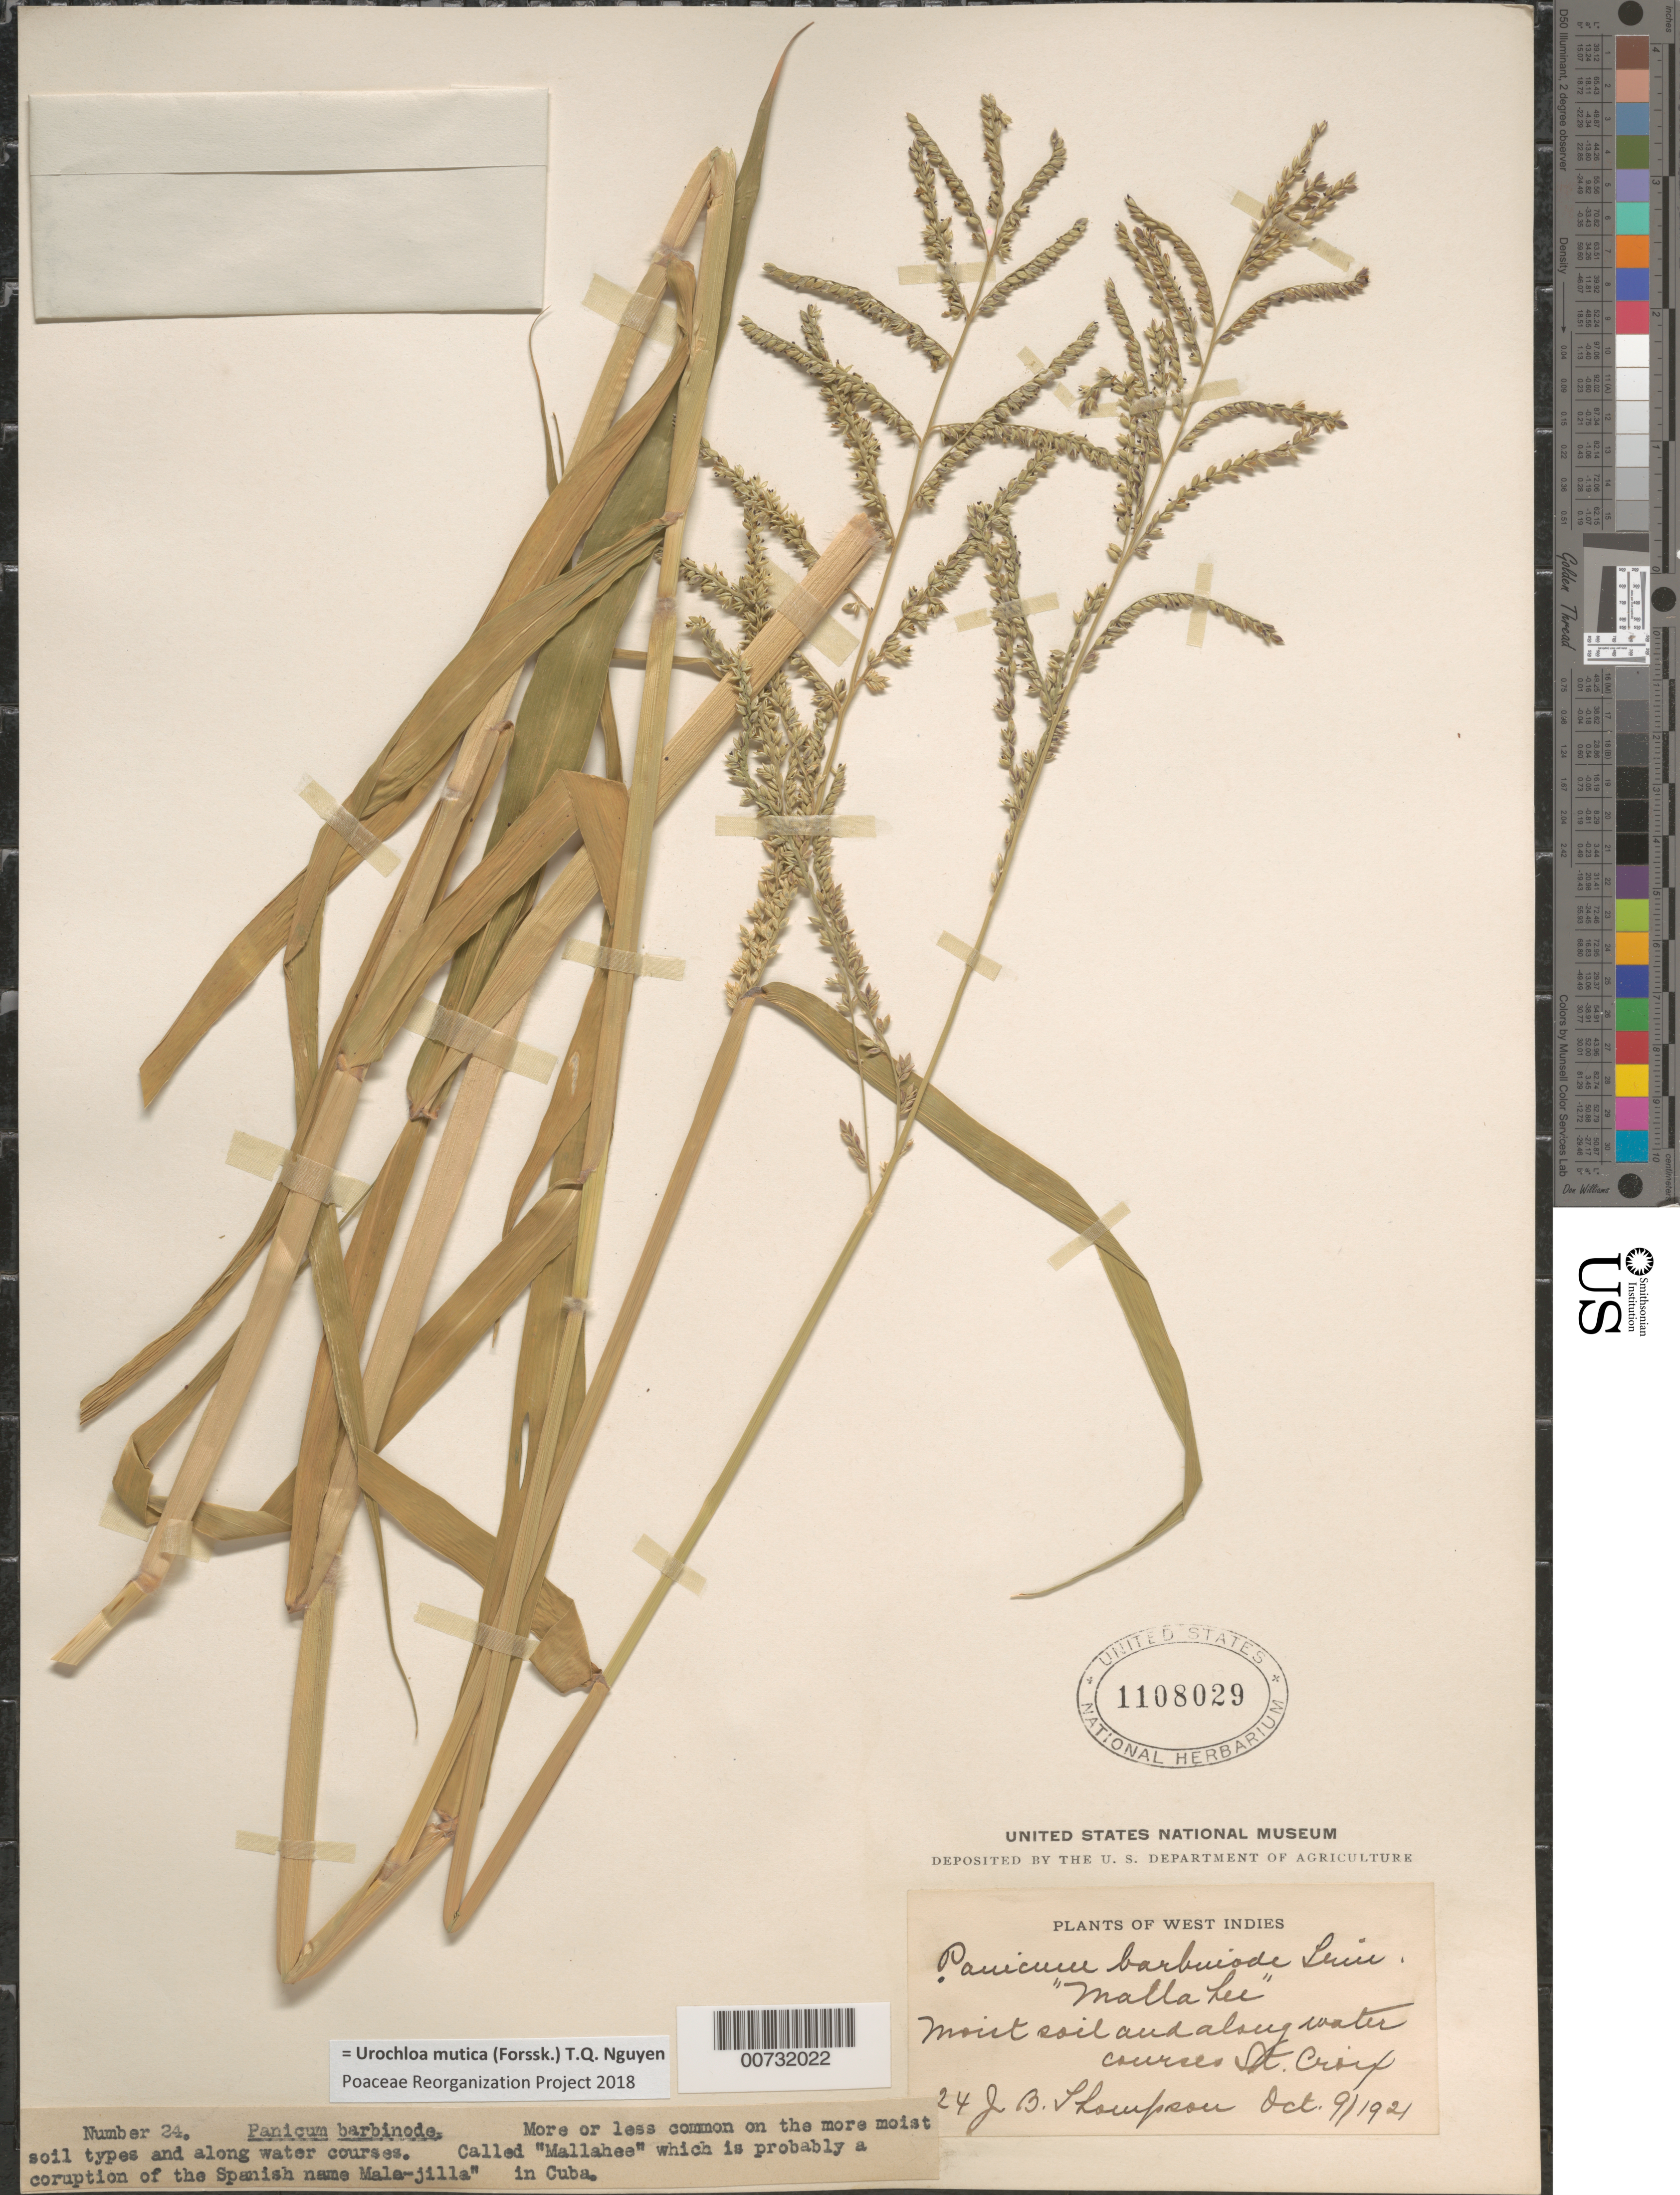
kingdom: Plantae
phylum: Tracheophyta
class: Liliopsida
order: Poales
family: Poaceae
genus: Urochloa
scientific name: Urochloa mutica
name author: (Forssk.) T.Q. Nguyen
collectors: J. B. Thompson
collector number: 24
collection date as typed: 09 Oct 1921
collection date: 1921-10-09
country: U.S. Virgin Islands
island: St. Croix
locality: St. Croix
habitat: On the more moist soil types and along water courses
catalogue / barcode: US 1108029